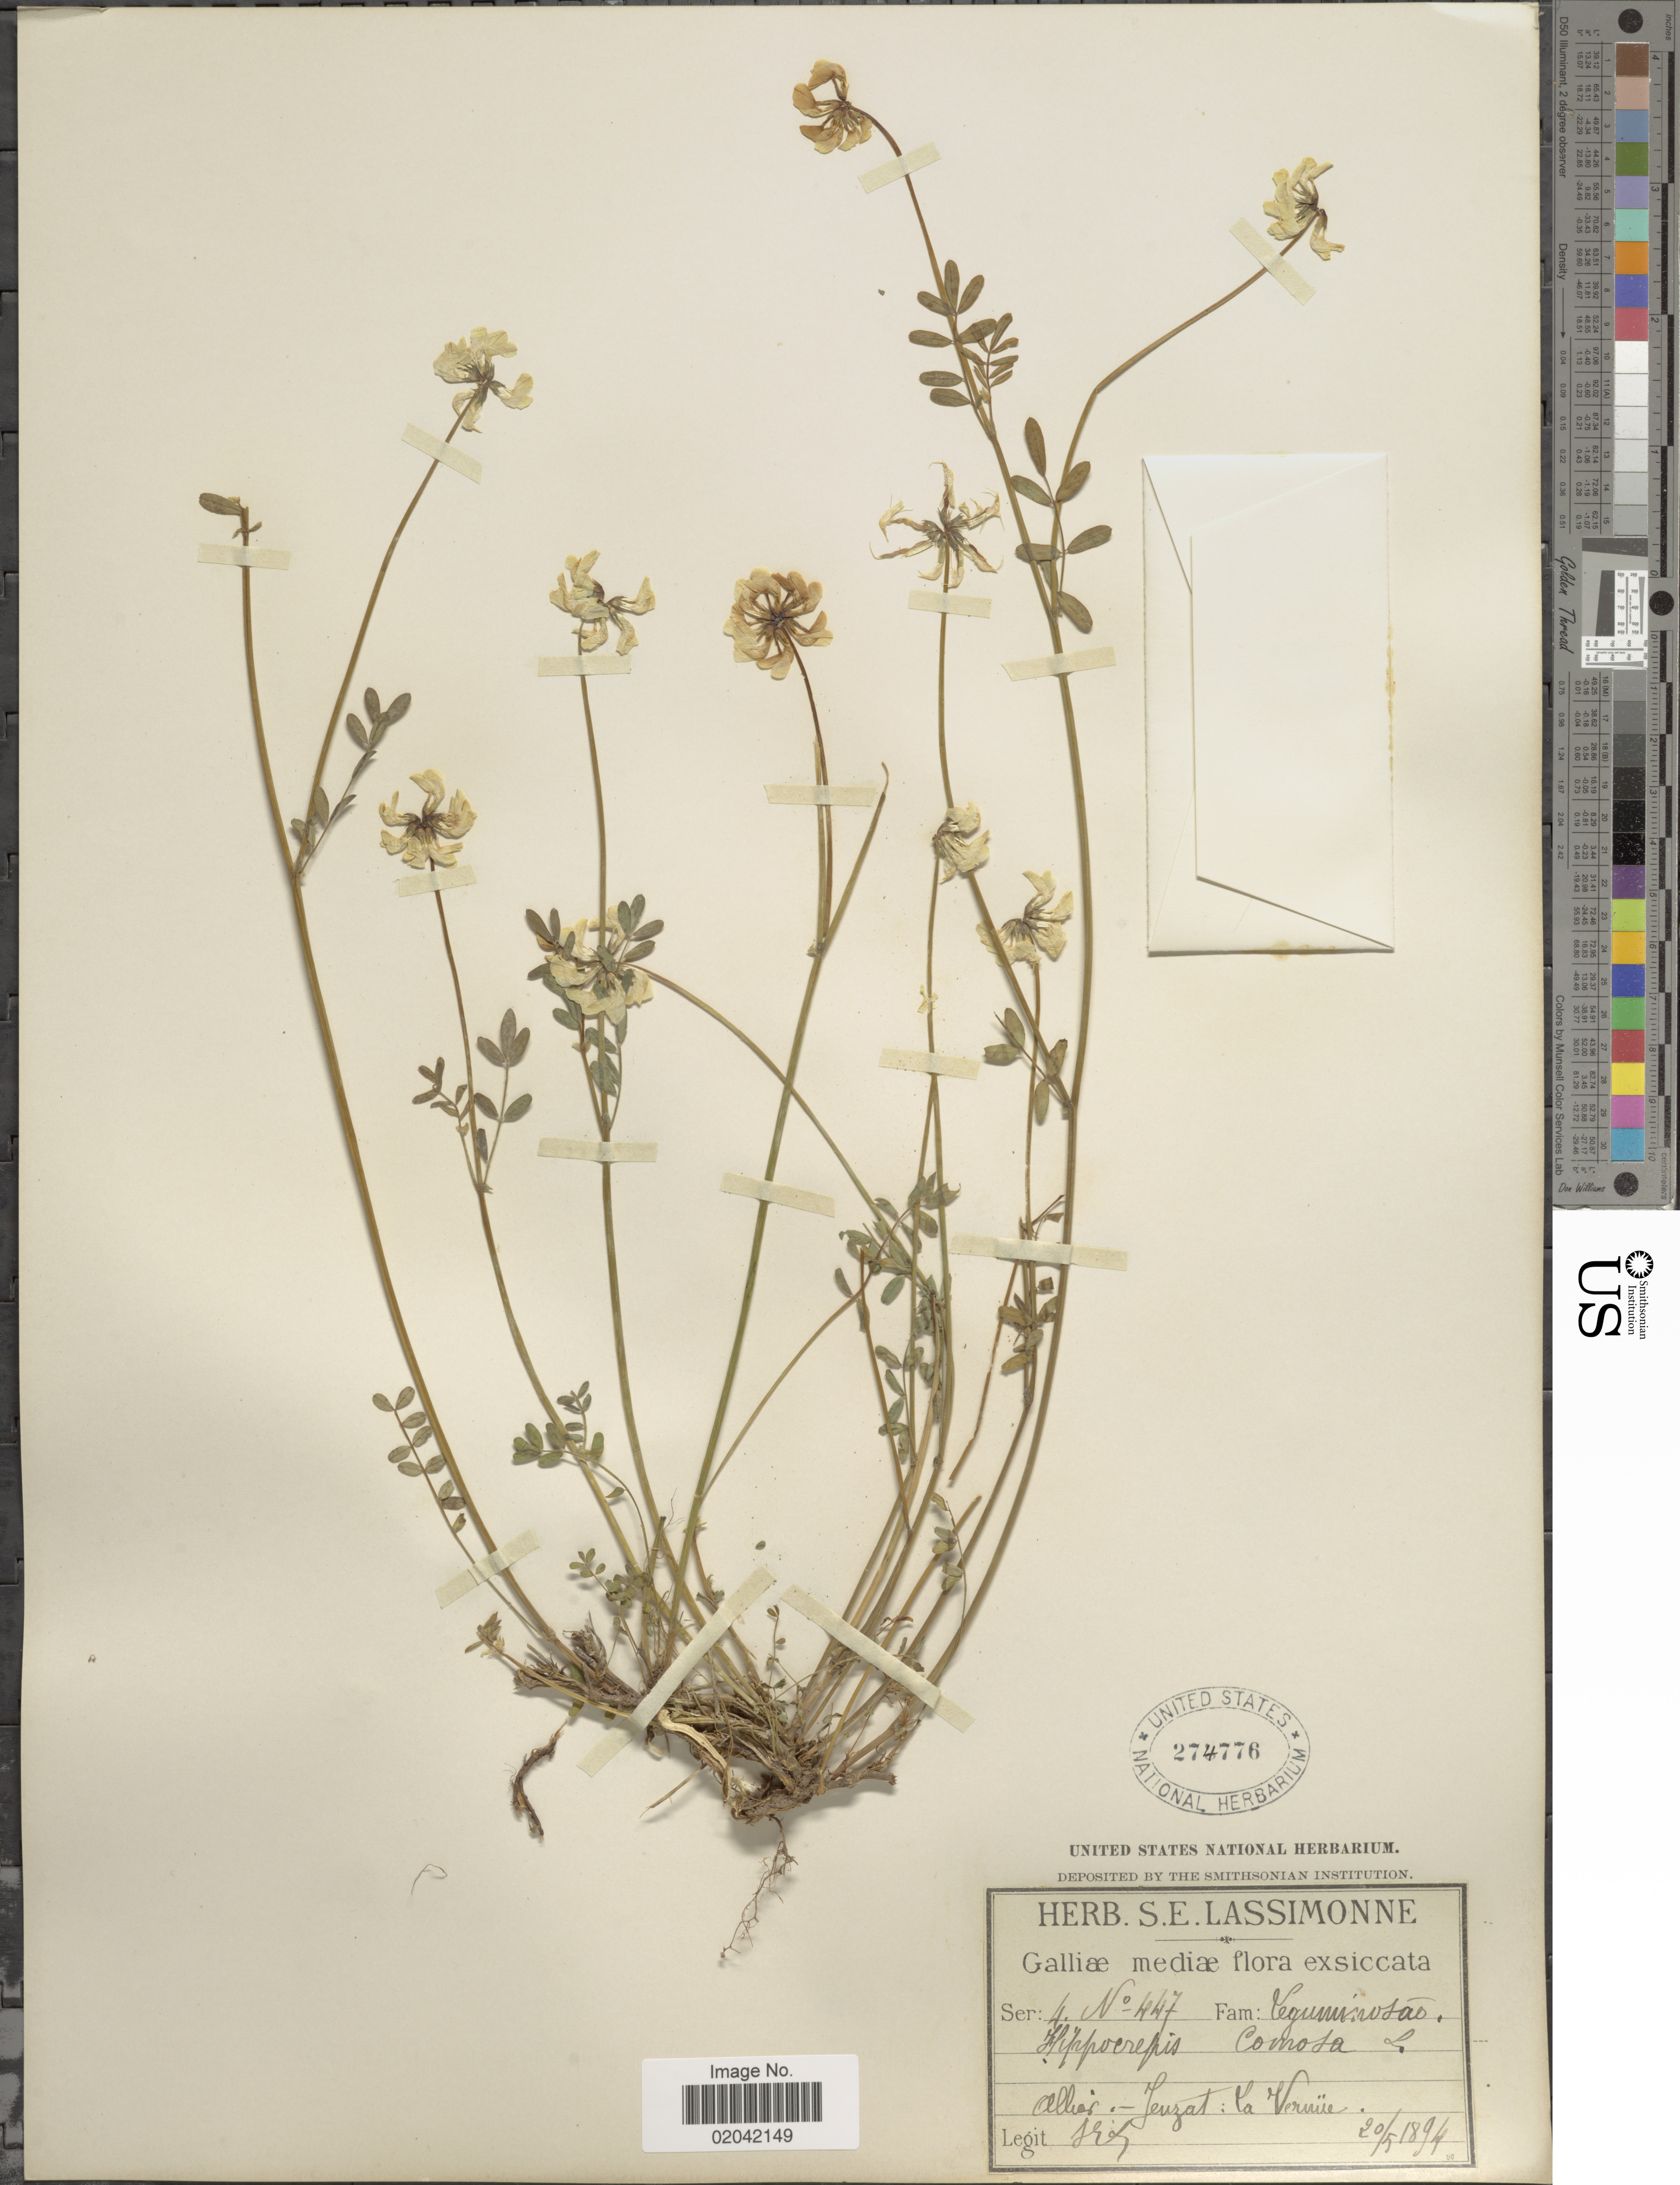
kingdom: Plantae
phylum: Tracheophyta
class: Magnoliopsida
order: Fabales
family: Fabaceae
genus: Hippocrepis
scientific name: Hippocrepis comosa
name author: L.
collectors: S. Lassimonne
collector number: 4N-447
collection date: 1894-05-20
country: France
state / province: Auvergne-Rhône-Alpes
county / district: Allier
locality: Galliæ mediæ [Central France]. Allier - Jenzat: La Vernüe.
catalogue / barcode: US 274776